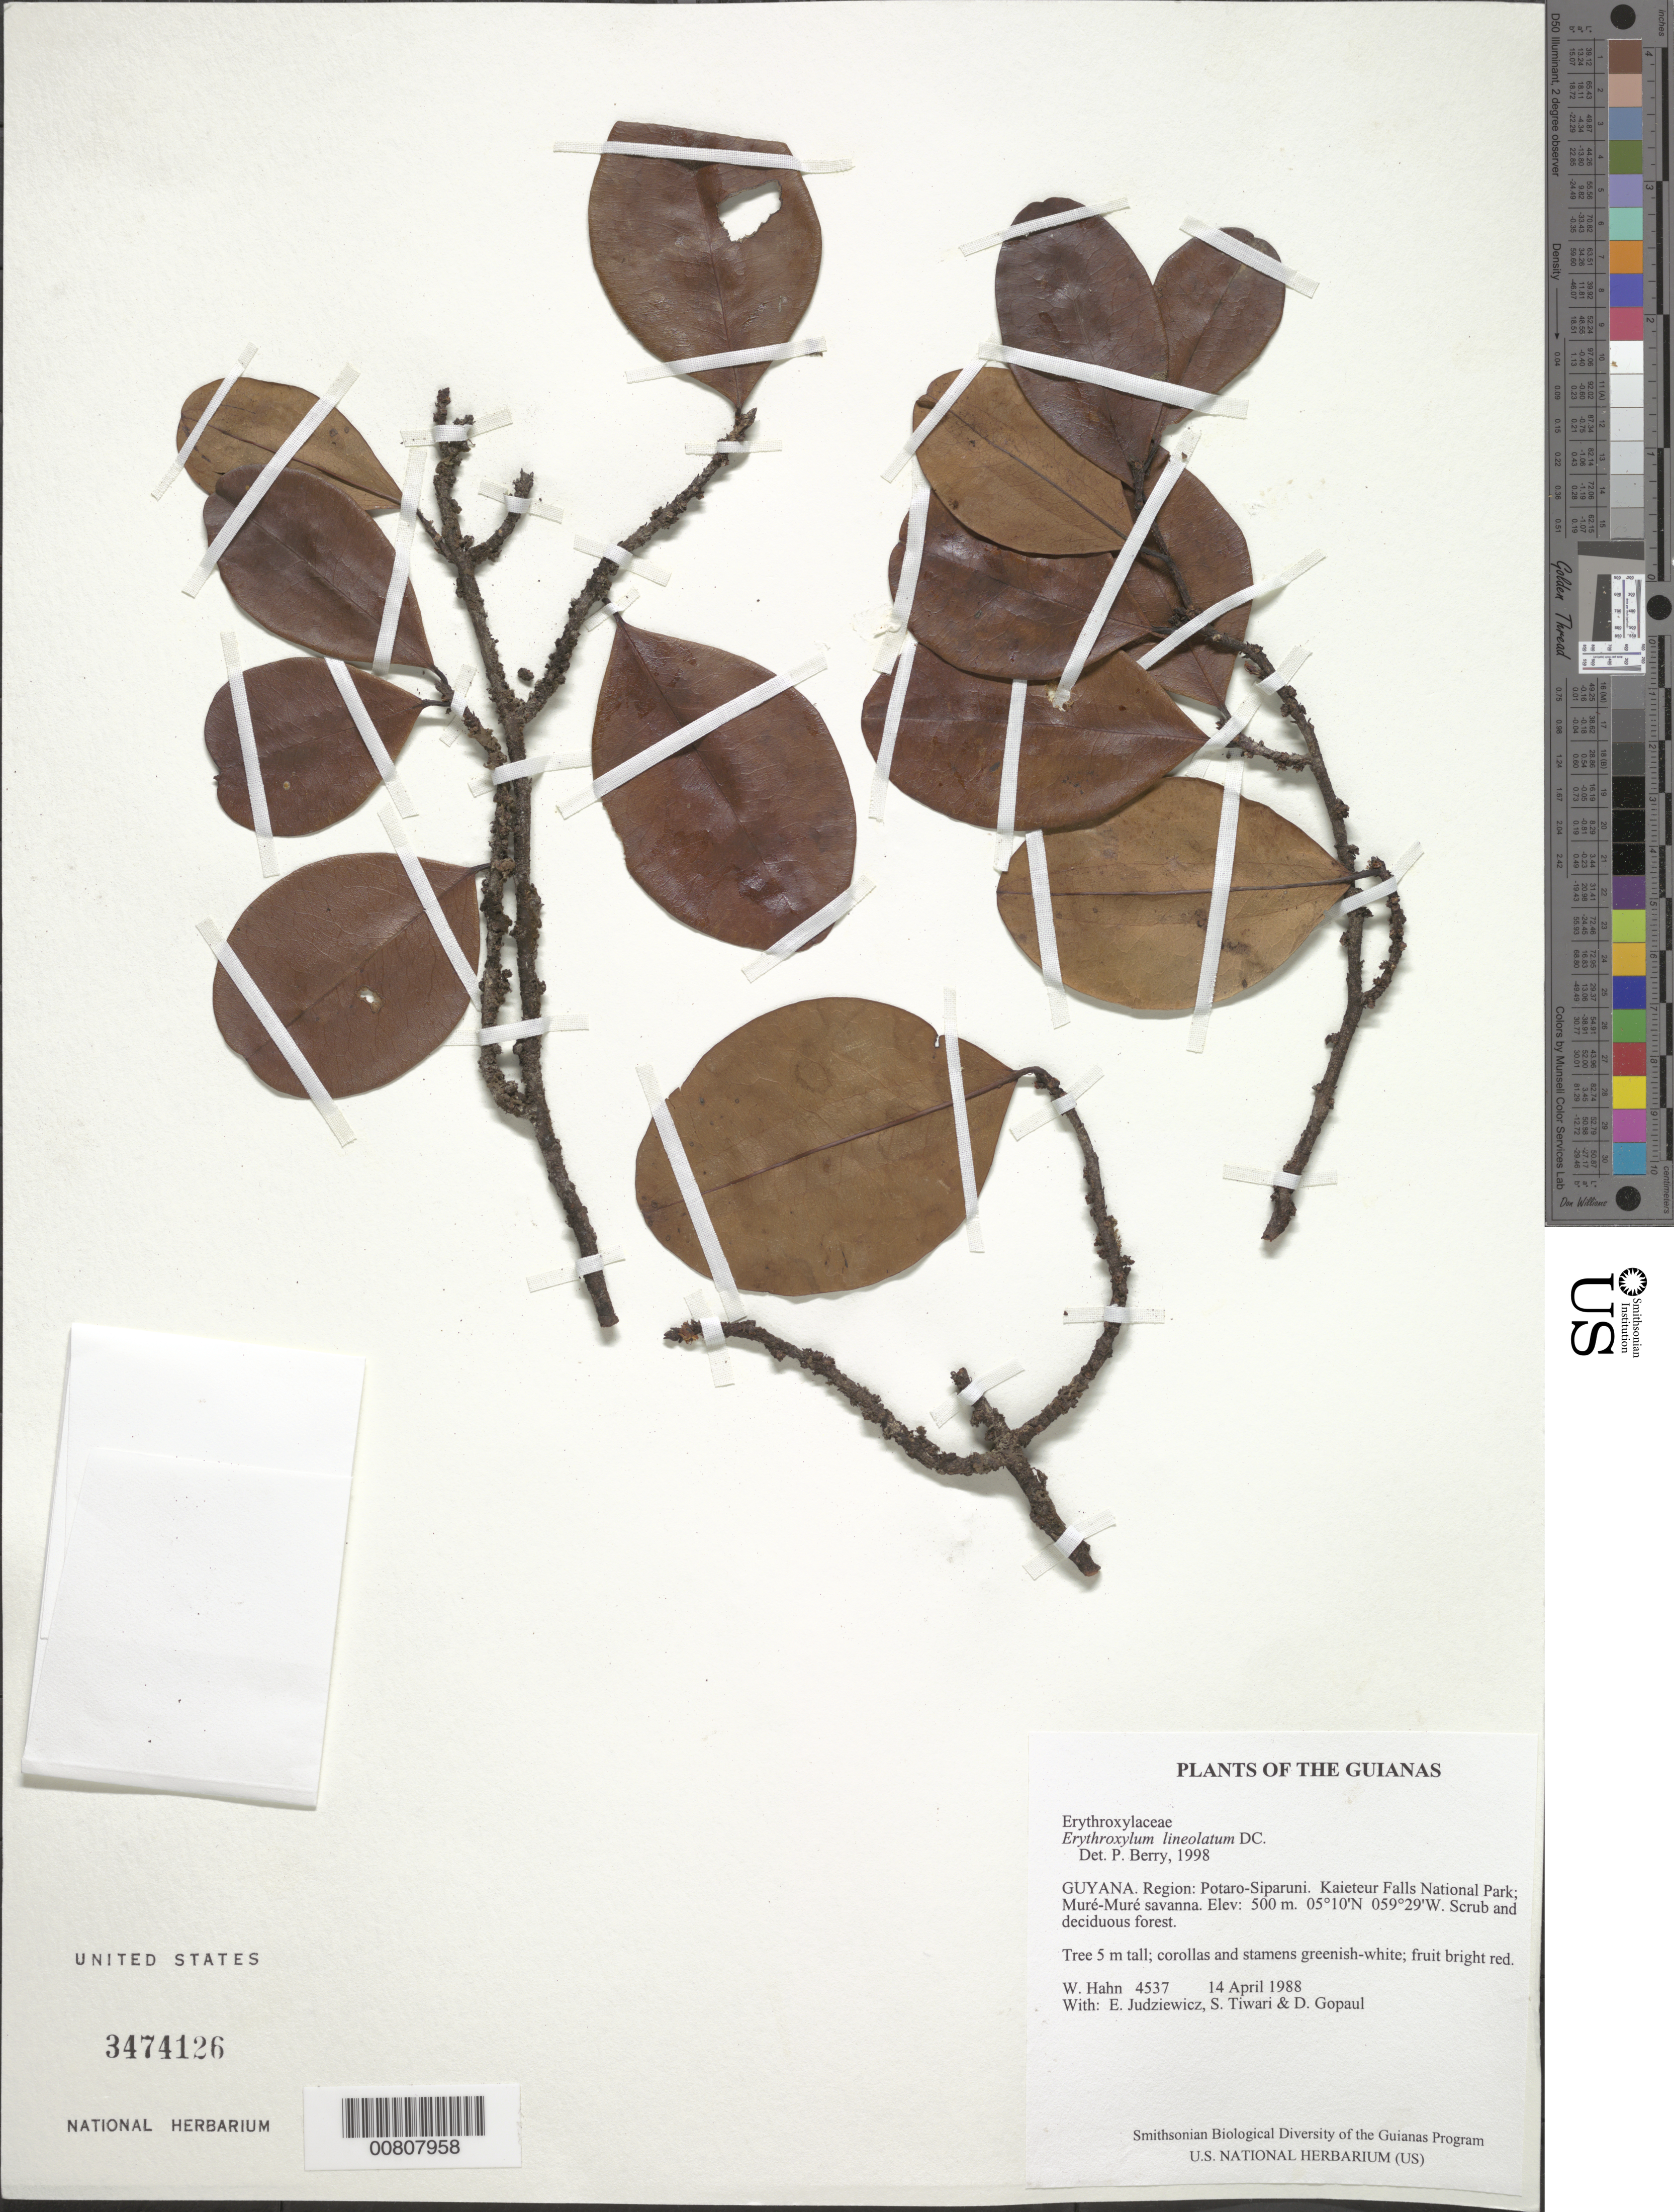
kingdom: Plantae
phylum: Tracheophyta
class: Magnoliopsida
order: Malpighiales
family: Erythroxylaceae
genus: Erythroxylum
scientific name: Erythroxylum lineolatum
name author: DC.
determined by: Berry, P. E., (WIS), University of Wisconsin - Madison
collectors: W. Hahn, E. J. Judziewicz, S. Tiwari & D. Gopaul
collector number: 4537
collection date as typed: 14 April 1988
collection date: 1988-04-14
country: Guyana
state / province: Potaro-Siparuni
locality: Kaieteur Falls National Park; Muré-Muré savanna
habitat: Scrub and deciduous forest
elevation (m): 500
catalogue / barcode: US 3474126